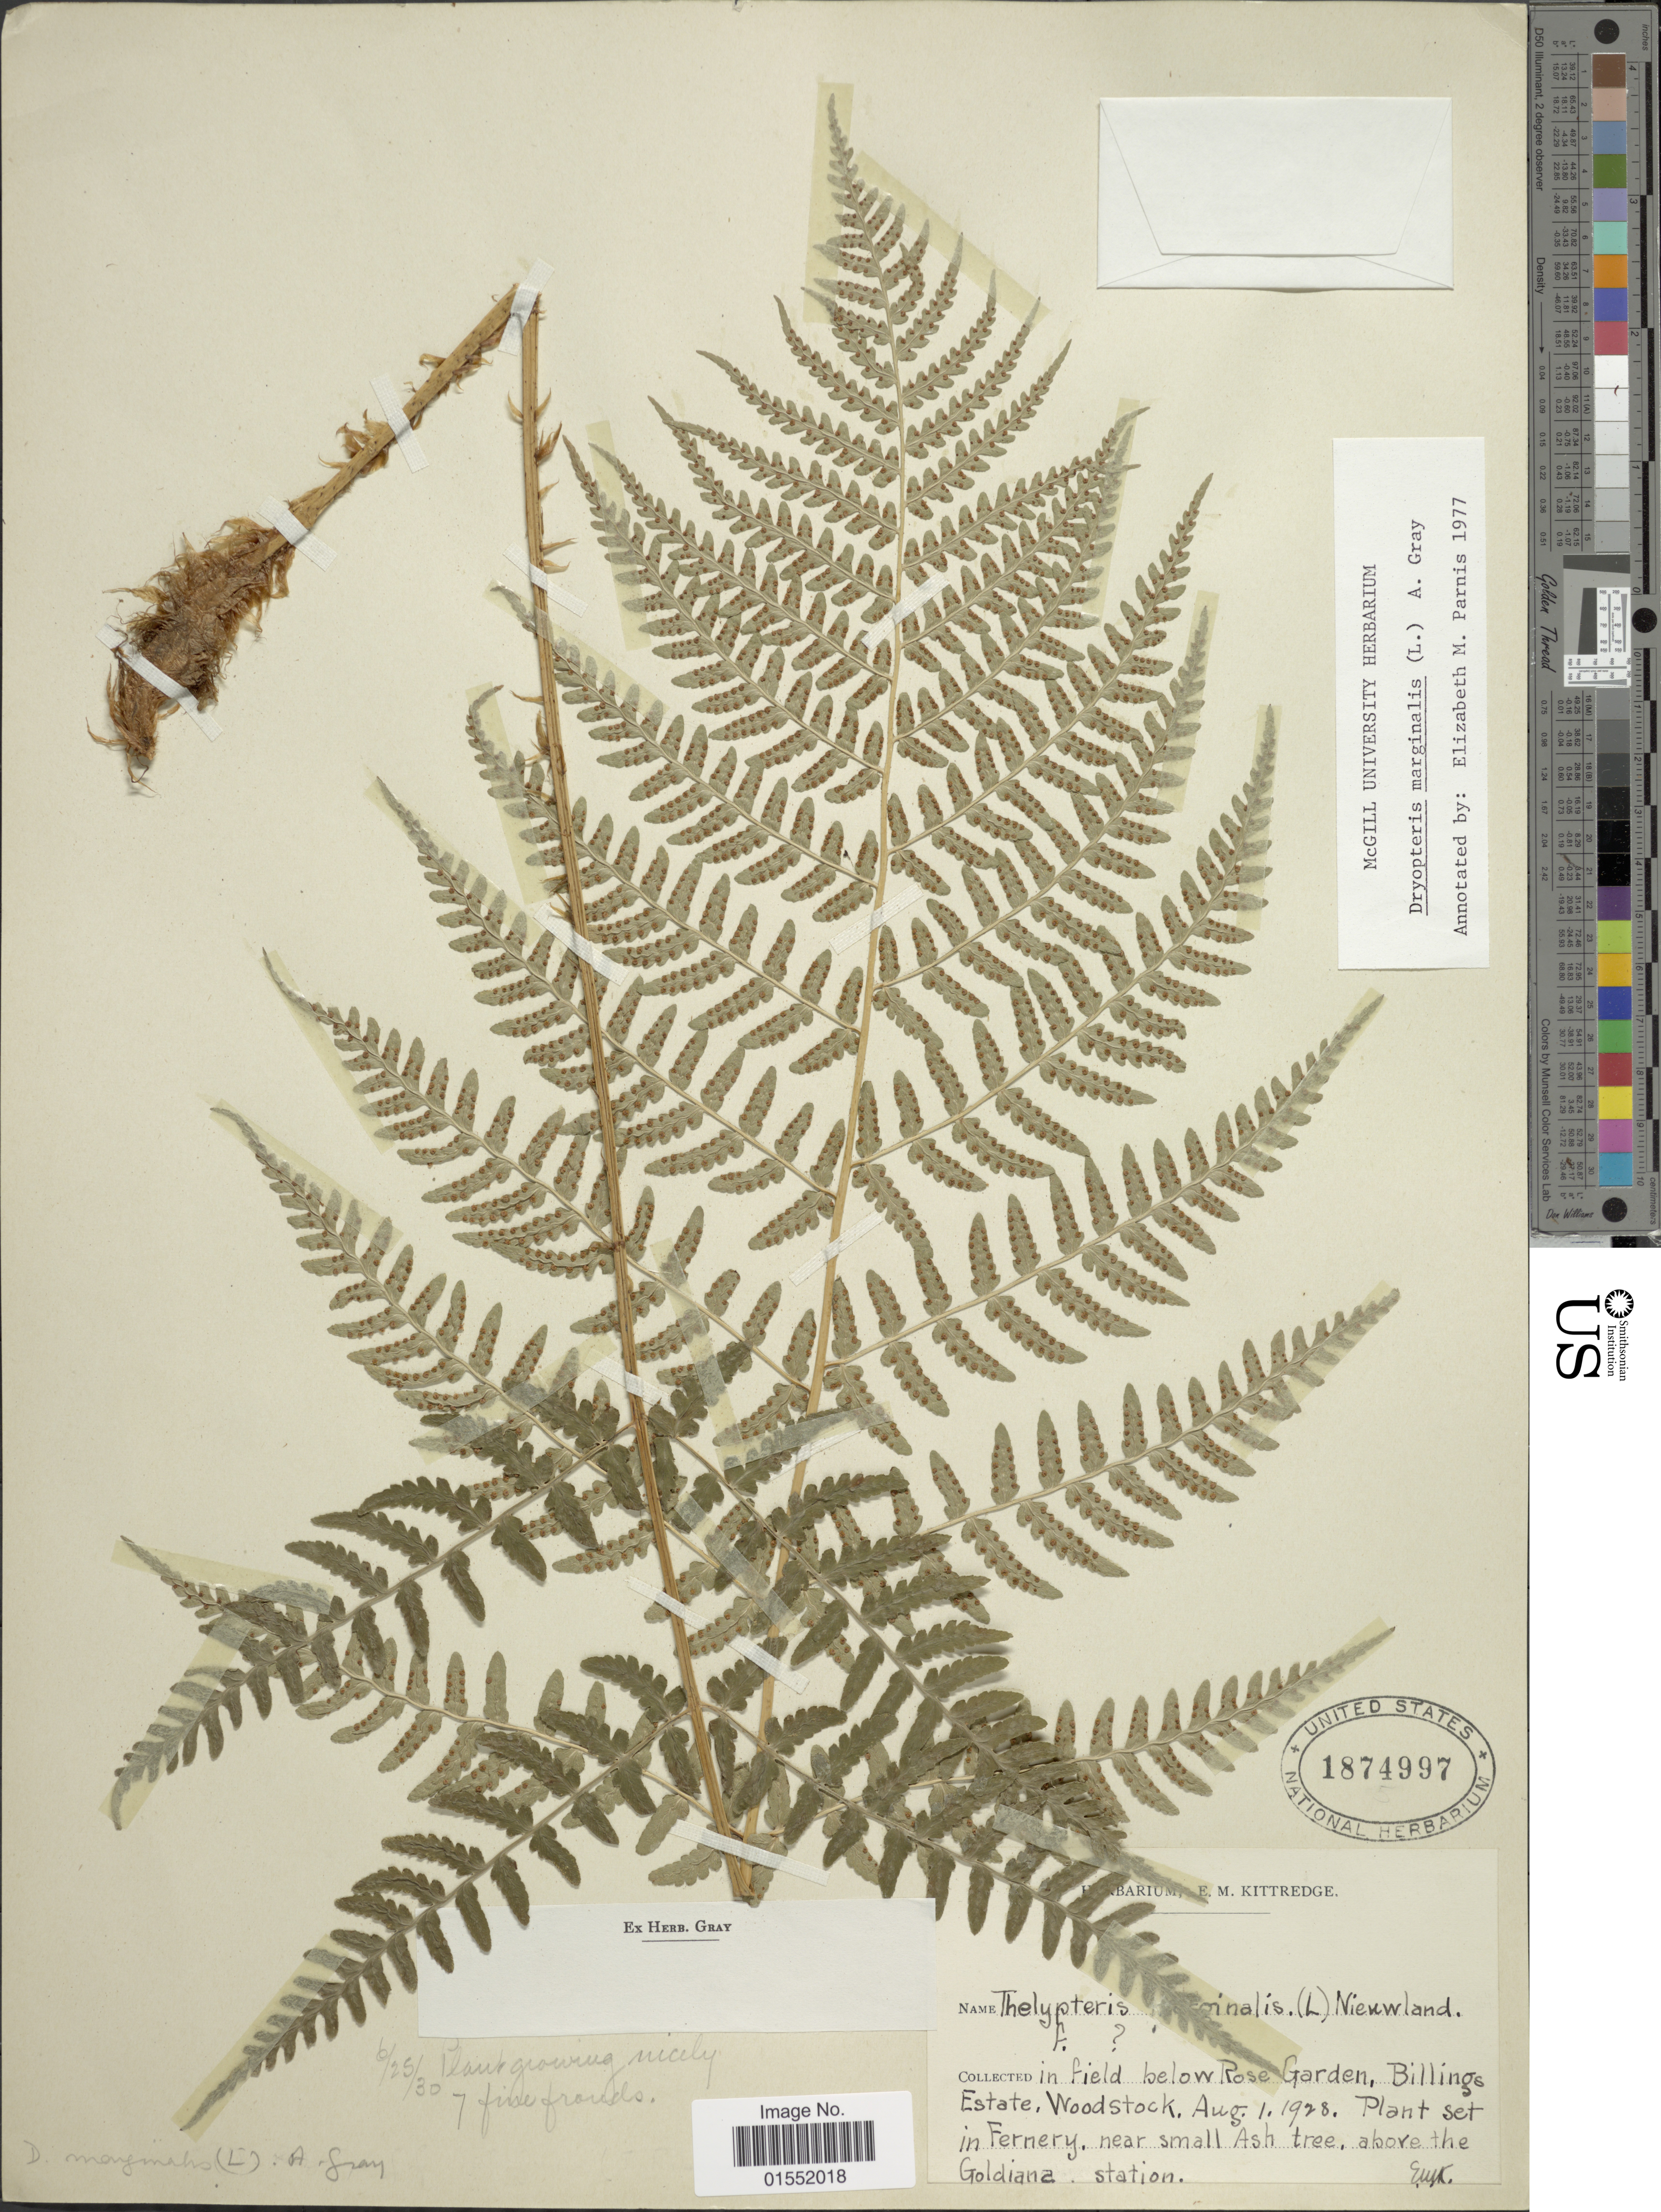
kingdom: Plantae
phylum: Tracheophyta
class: Polypodiopsida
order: Polypodiales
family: Dryopteridaceae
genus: Dryopteris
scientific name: Dryopteris marginalis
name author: (L.) A. Gray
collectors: ex herb. of E. M. Kittredge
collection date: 1928-08-01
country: United States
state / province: Vermont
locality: In field below Rose Garden, Billings Estate, Woodstock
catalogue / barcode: US 1874997